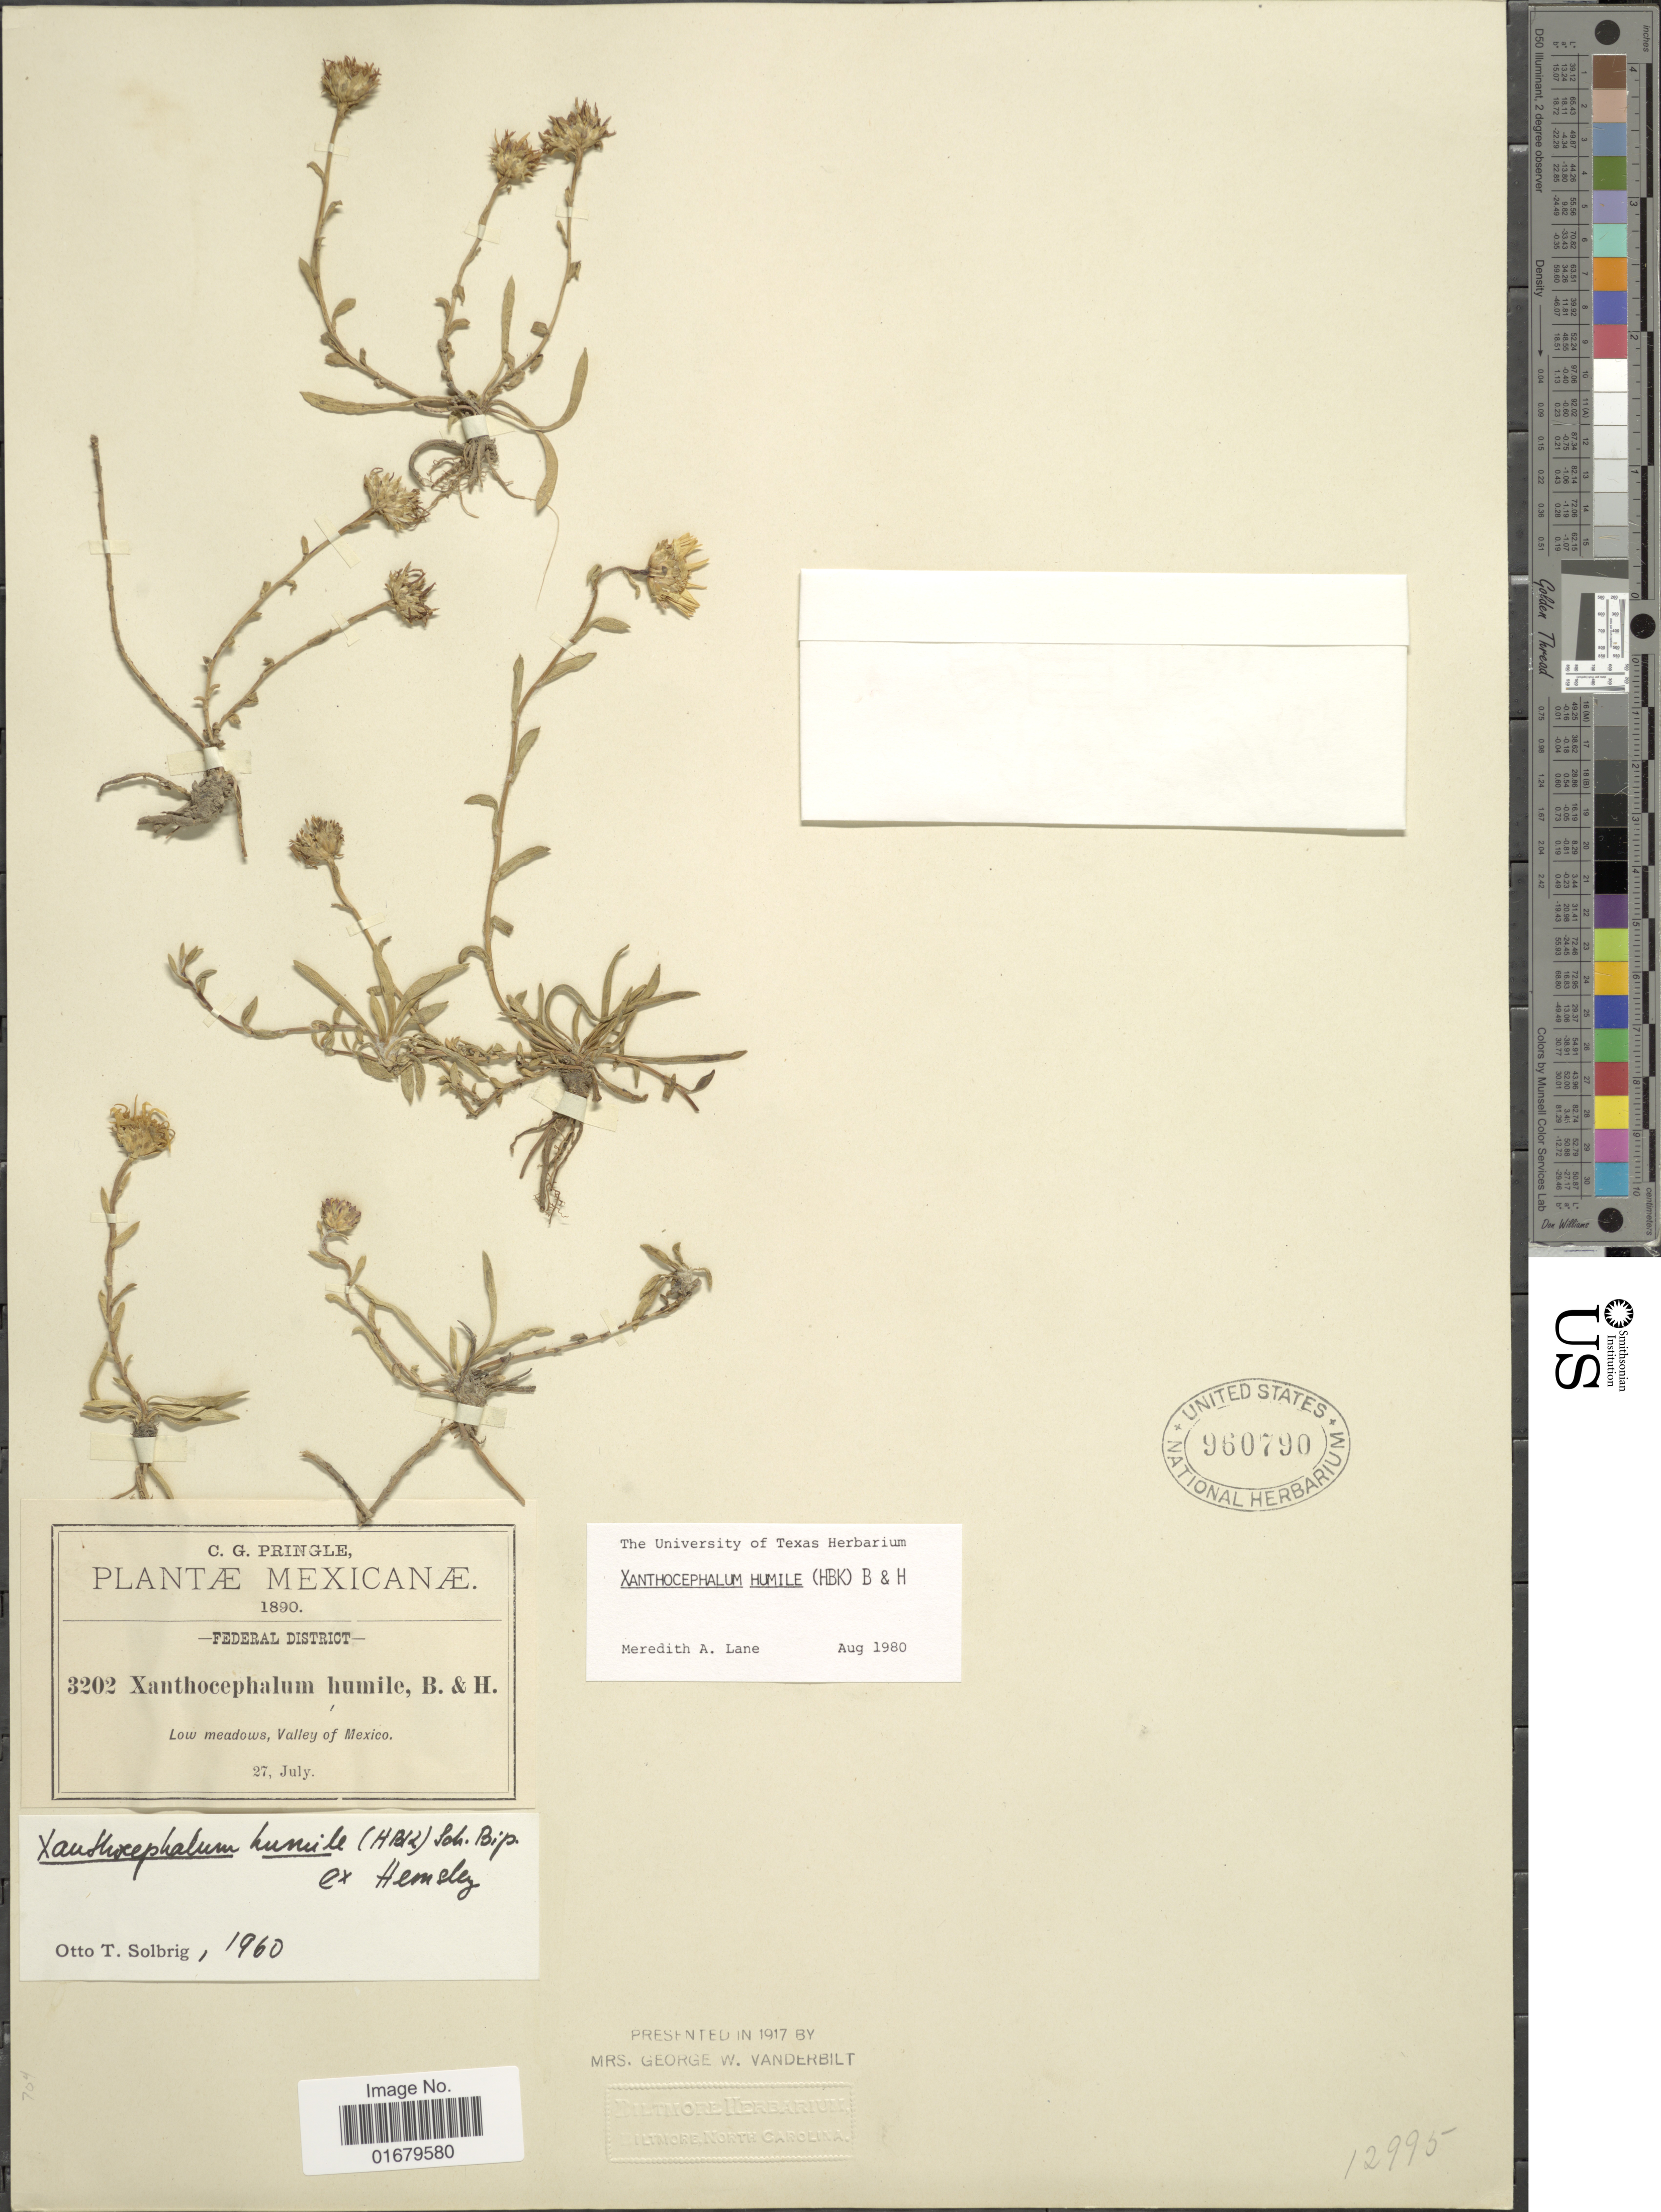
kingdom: Plantae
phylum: Tracheophyta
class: Magnoliopsida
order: Asterales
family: Asteraceae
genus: Xanthocephalum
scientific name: Xanthocephalum humile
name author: (Kunth) Benth. & Hook. f.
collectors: C. G. Pringle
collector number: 3202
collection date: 1890-07-27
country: Mexico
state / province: Distrito Federal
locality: Federal District, Low meadows, Valley of Mexico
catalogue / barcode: US 960790